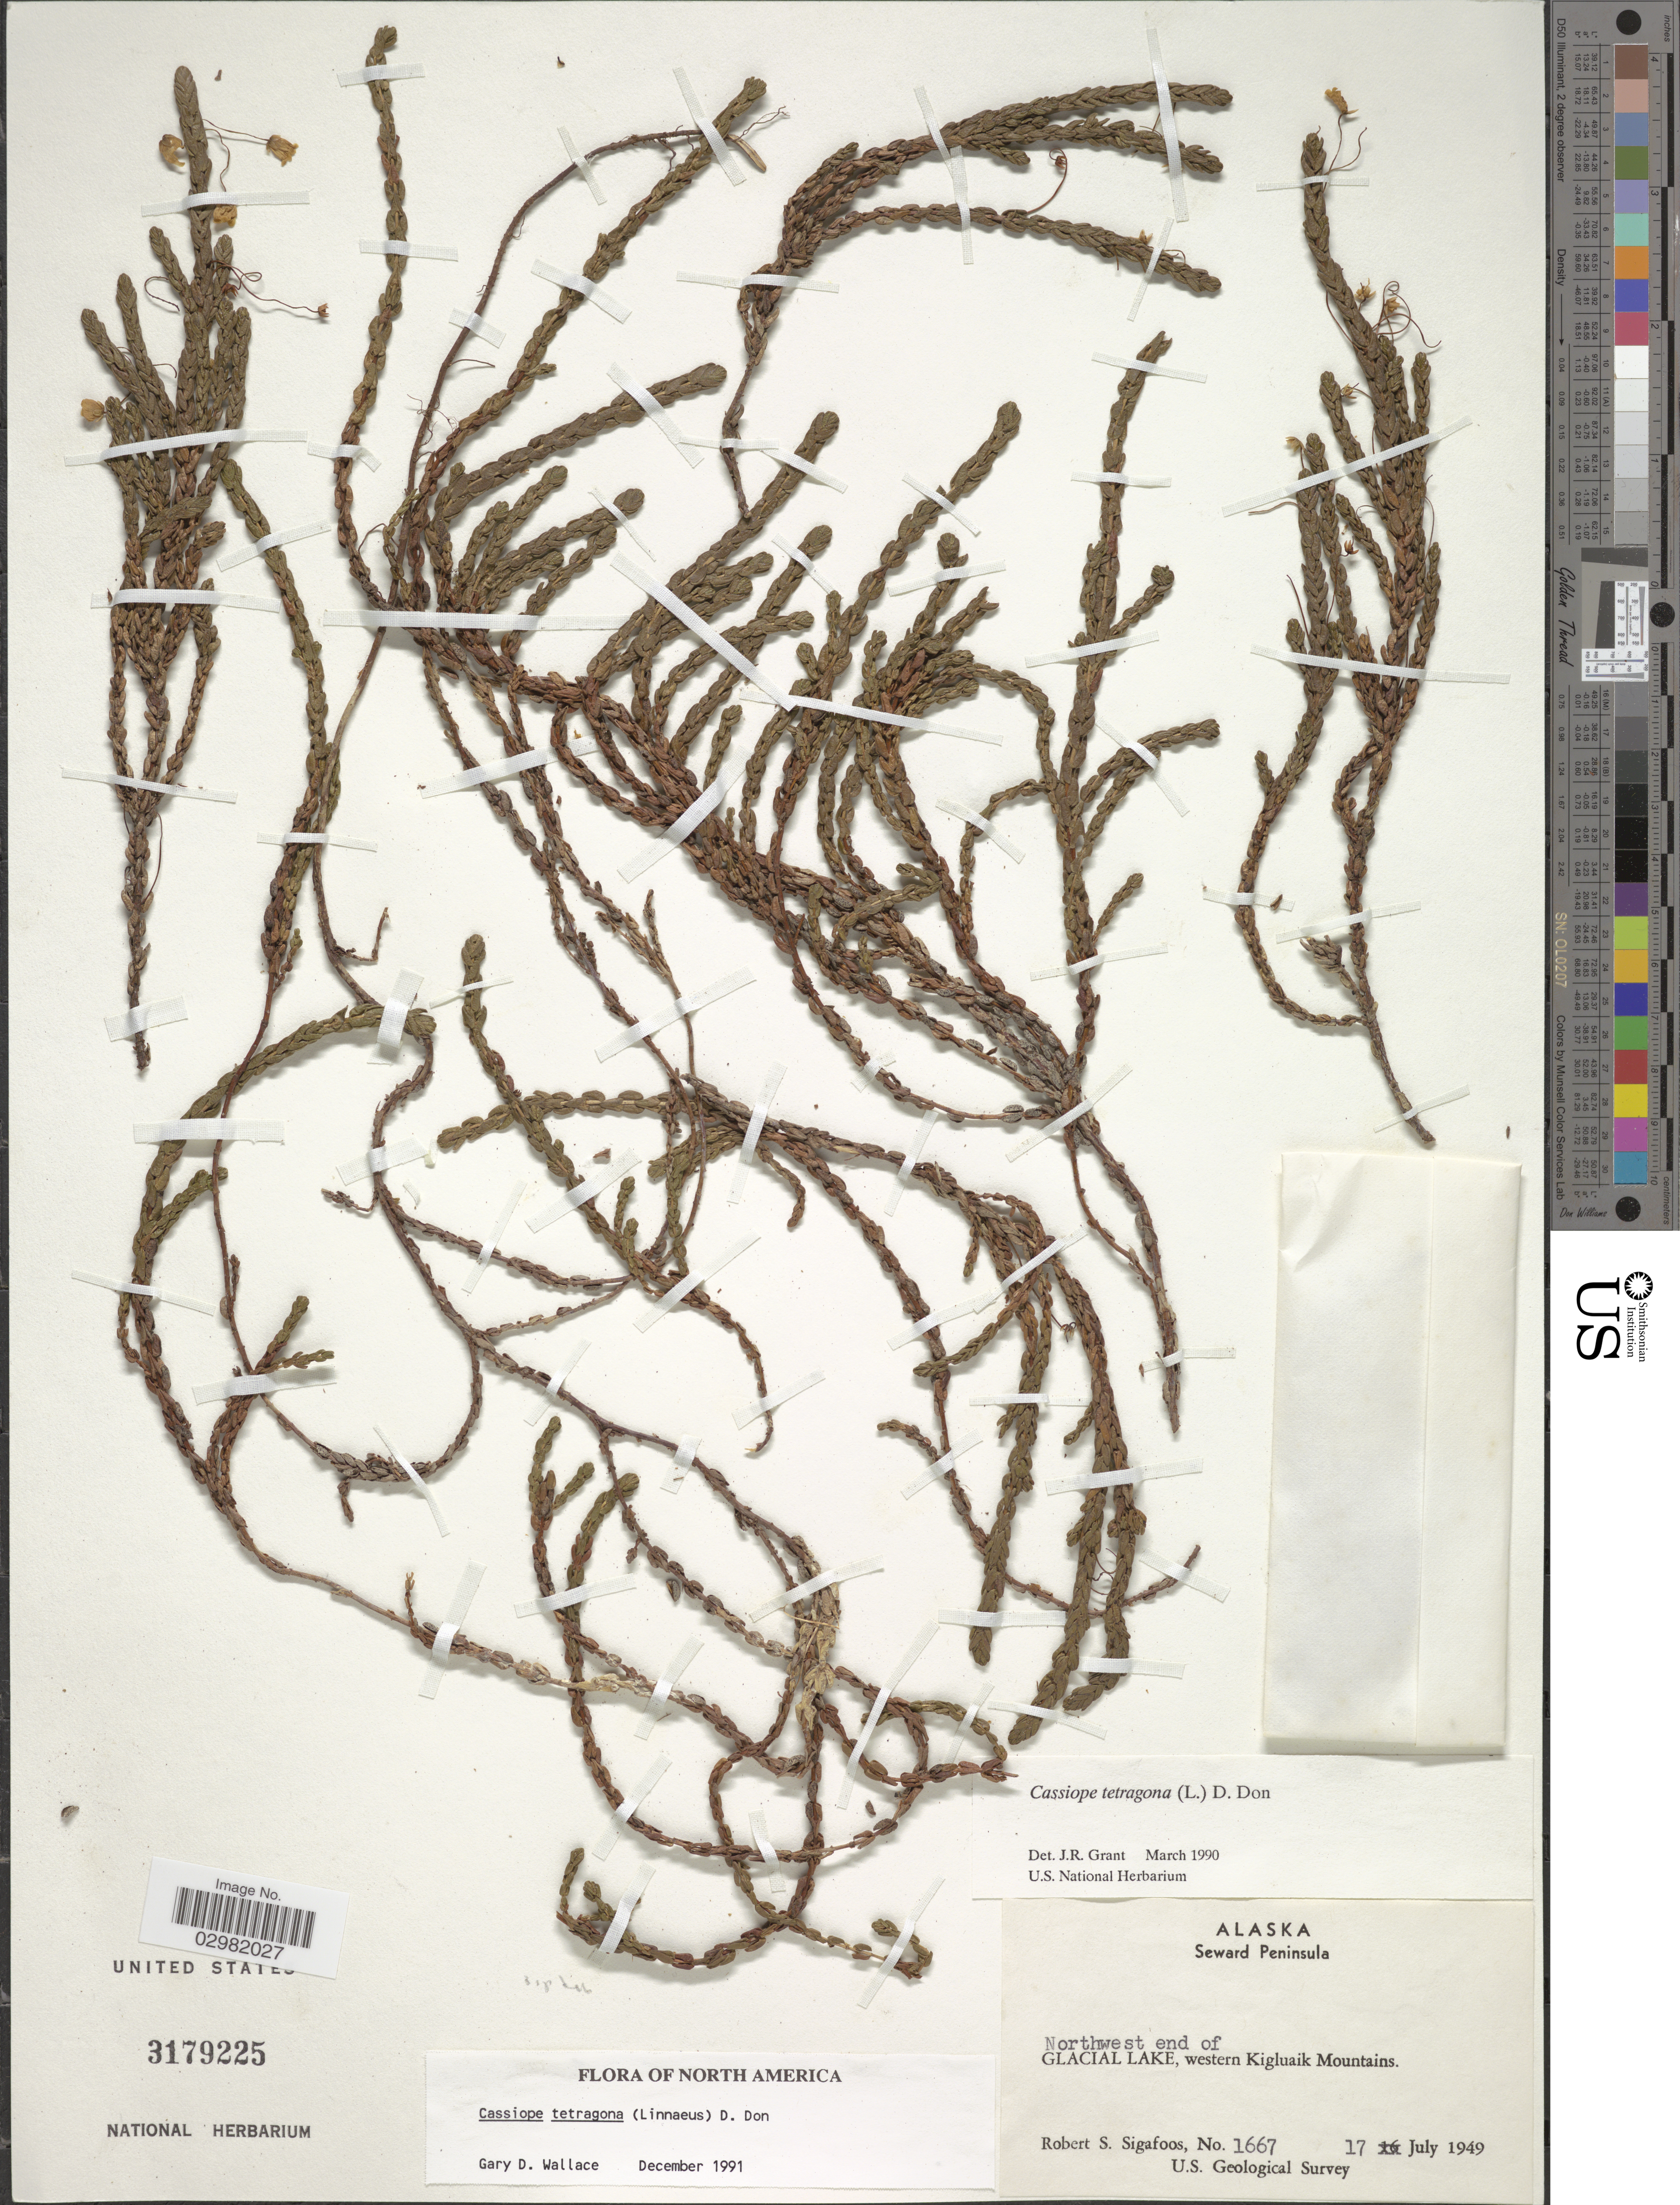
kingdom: Plantae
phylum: Tracheophyta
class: Magnoliopsida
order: Ericales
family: Ericaceae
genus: Cassiope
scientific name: Cassiope tetragona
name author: (L.) D. Don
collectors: R. Sigafoos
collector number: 1667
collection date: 1949-07-17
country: United States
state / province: Alaska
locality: Seward Peninsula, Northwest end of Glacial Lake, western Kigluaik Mountains.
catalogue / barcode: US 3179225